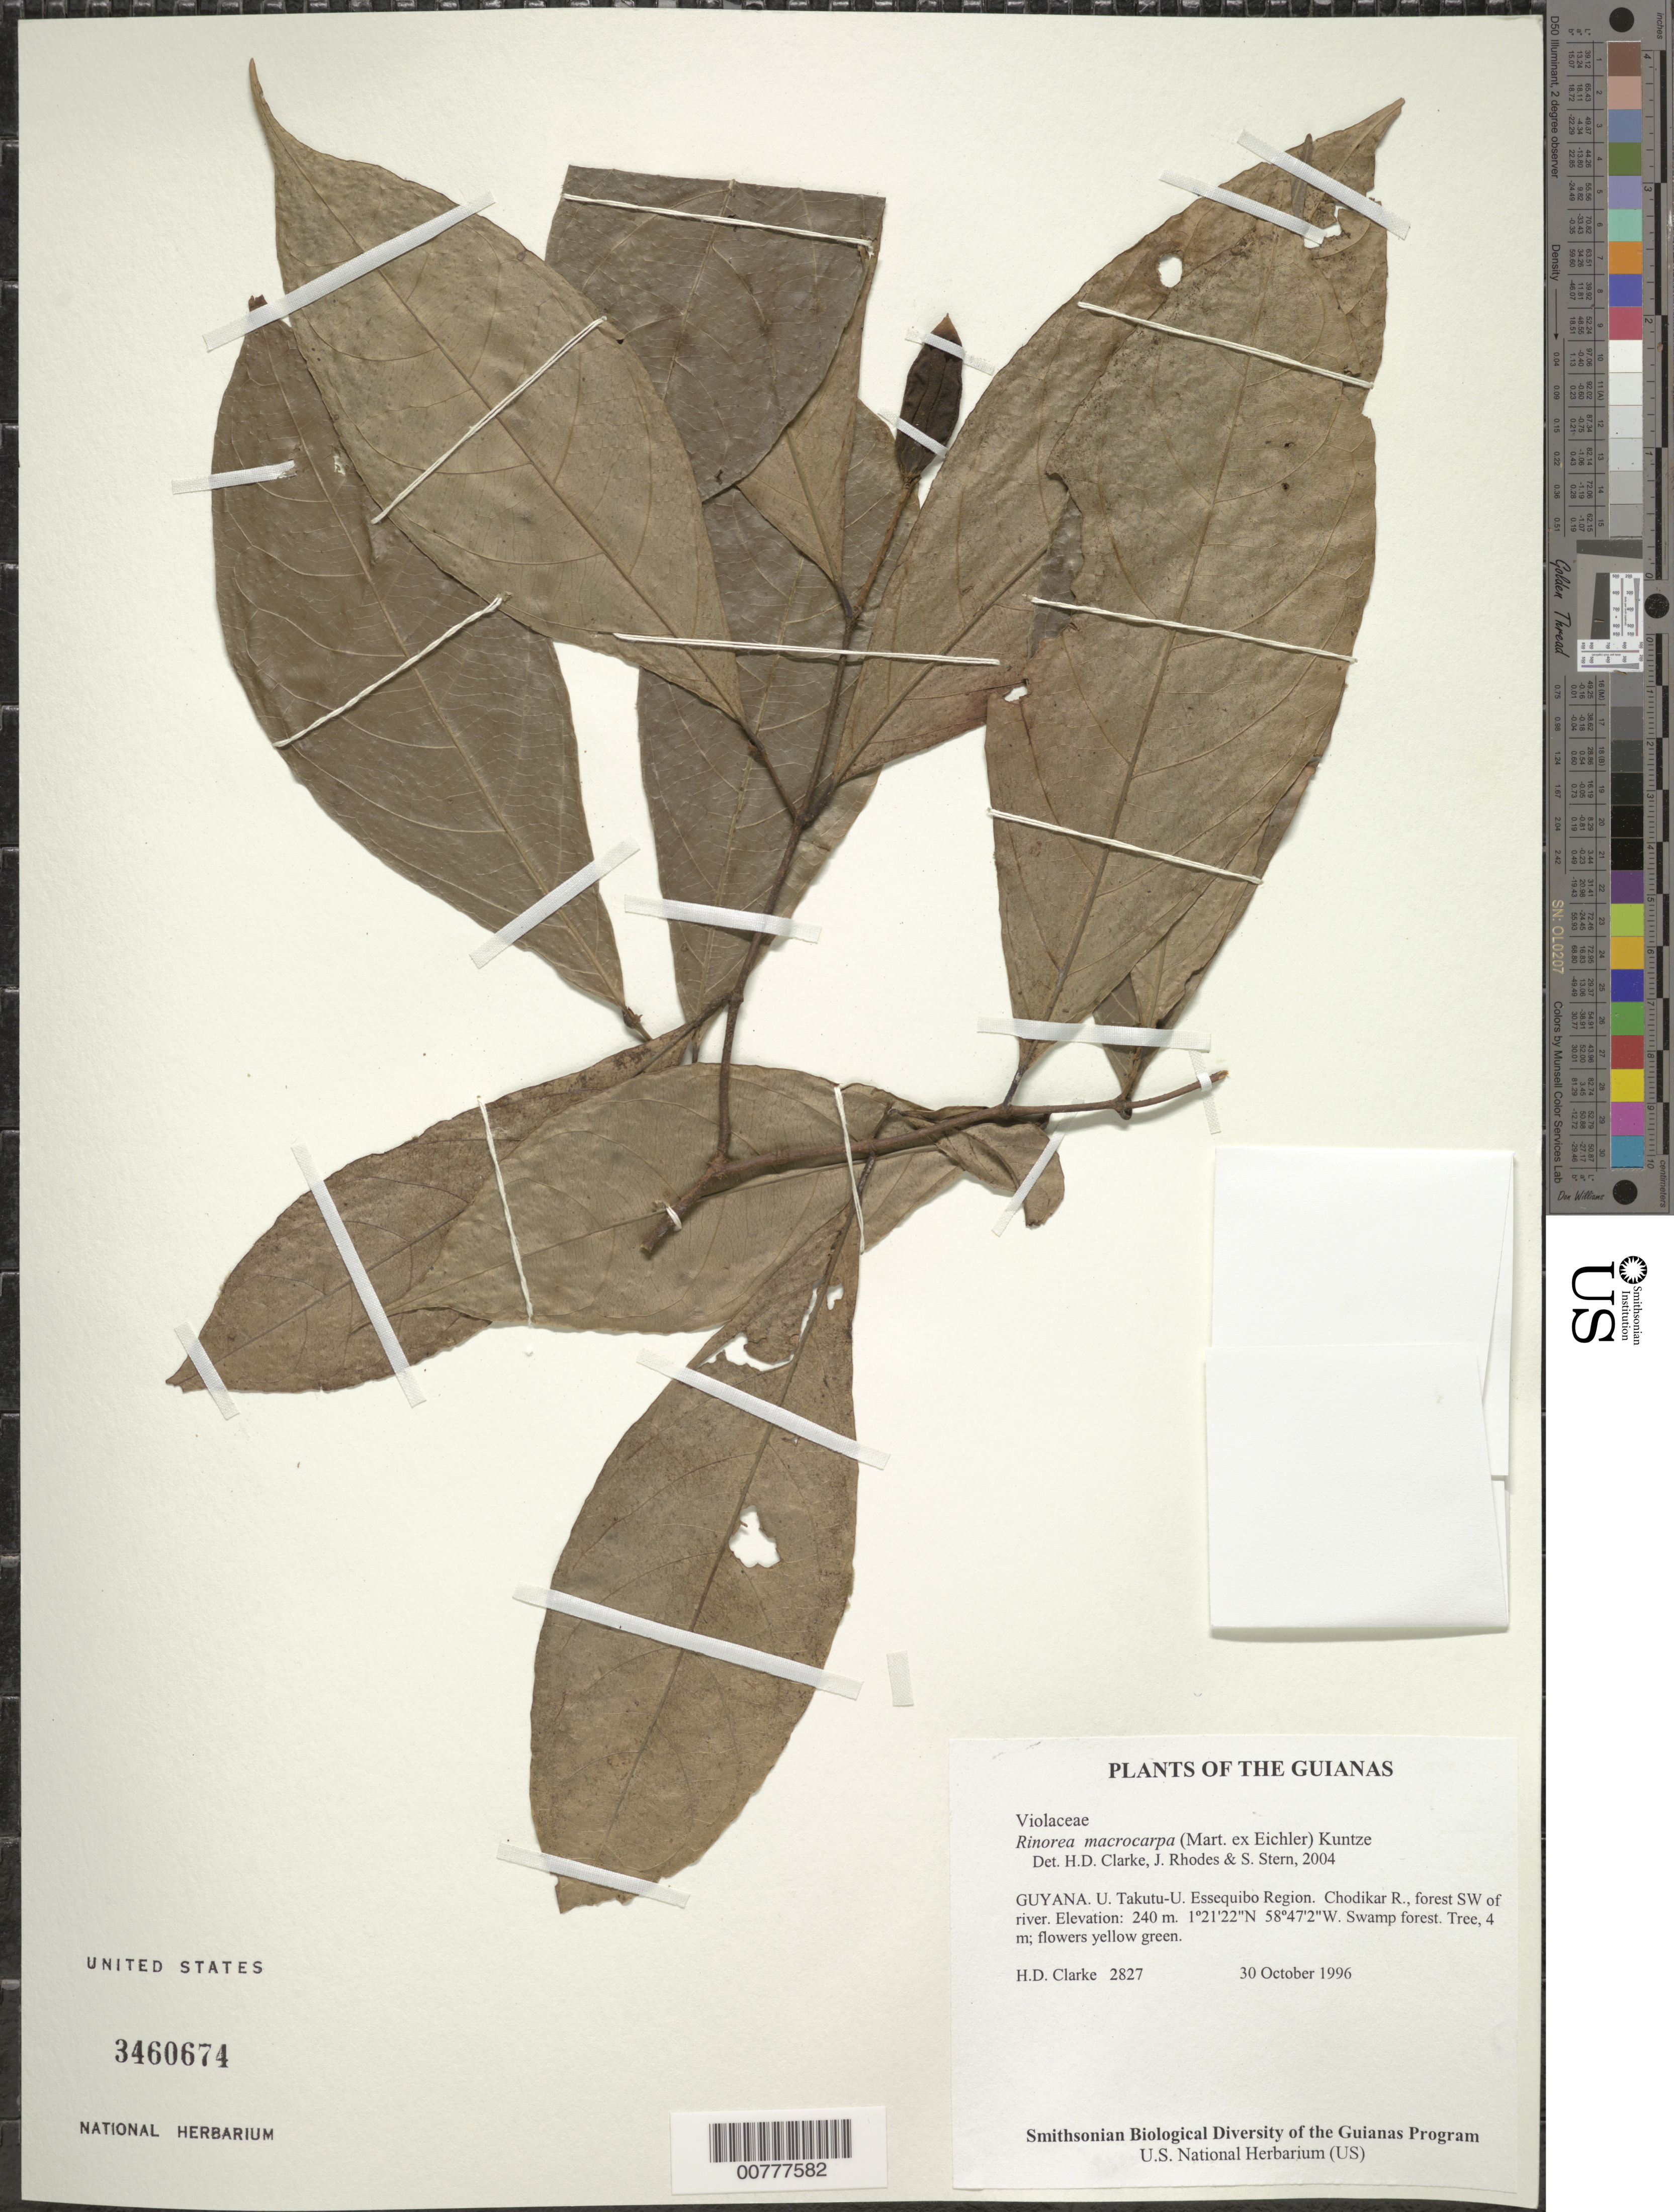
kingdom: Plantae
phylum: Tracheophyta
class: Magnoliopsida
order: Malpighiales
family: Violaceae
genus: Rinorea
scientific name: Rinorea macrocarpa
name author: (Mart. ex Eichler) Kuntze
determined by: Clarke, H. D.; Rhodes, J.; Stern, S. R.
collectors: H. D. Clarke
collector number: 2827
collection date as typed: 30 October 1996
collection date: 1996-10-30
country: Guyana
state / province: U. Takutu-U. Essequibo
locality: Chodikar R., forest SW of river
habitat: Swamp forest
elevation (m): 240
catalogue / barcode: US 3460674